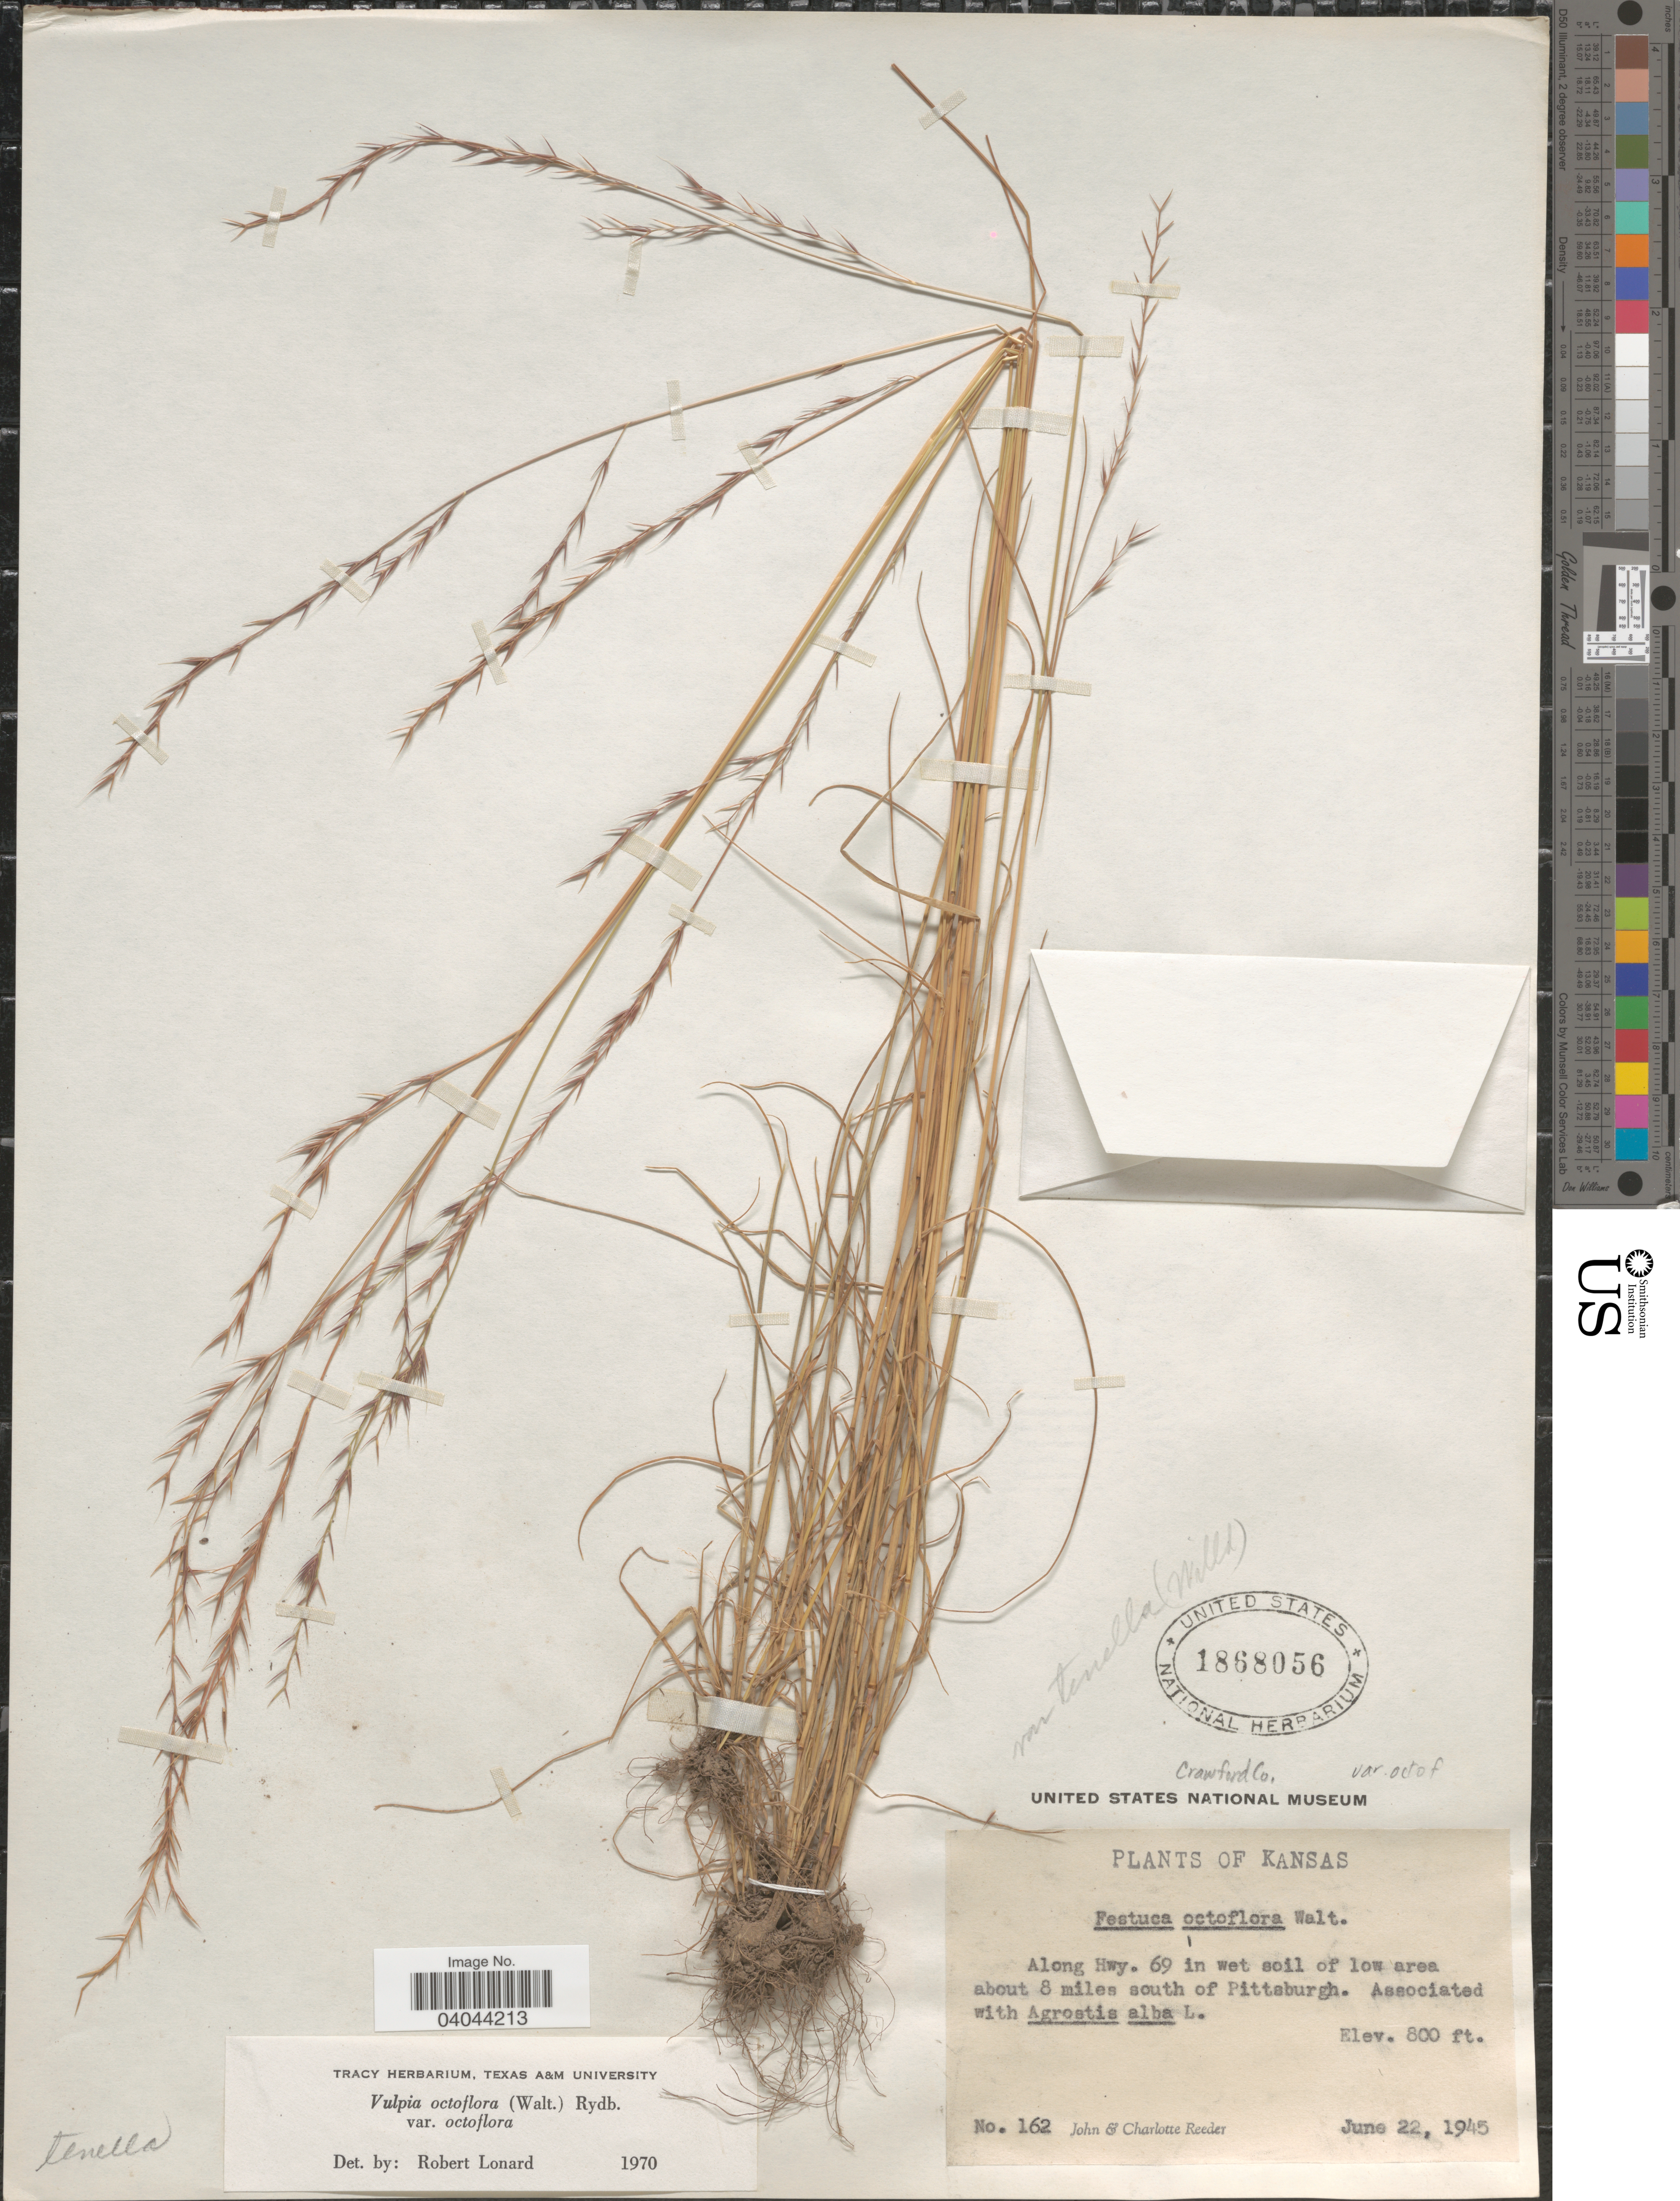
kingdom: Plantae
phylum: Tracheophyta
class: Liliopsida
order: Poales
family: Poaceae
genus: Festuca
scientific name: Festuca octoflora var. octoflora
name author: Walter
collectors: J. R. Reeder & C. G. Reeder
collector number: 162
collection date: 1945-06-22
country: United States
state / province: Kansas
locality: Crawford Co. Along Hwy. 69 in wet soil of low area about 8 miles south of Pittsburgh.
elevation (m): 244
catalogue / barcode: US 1868056